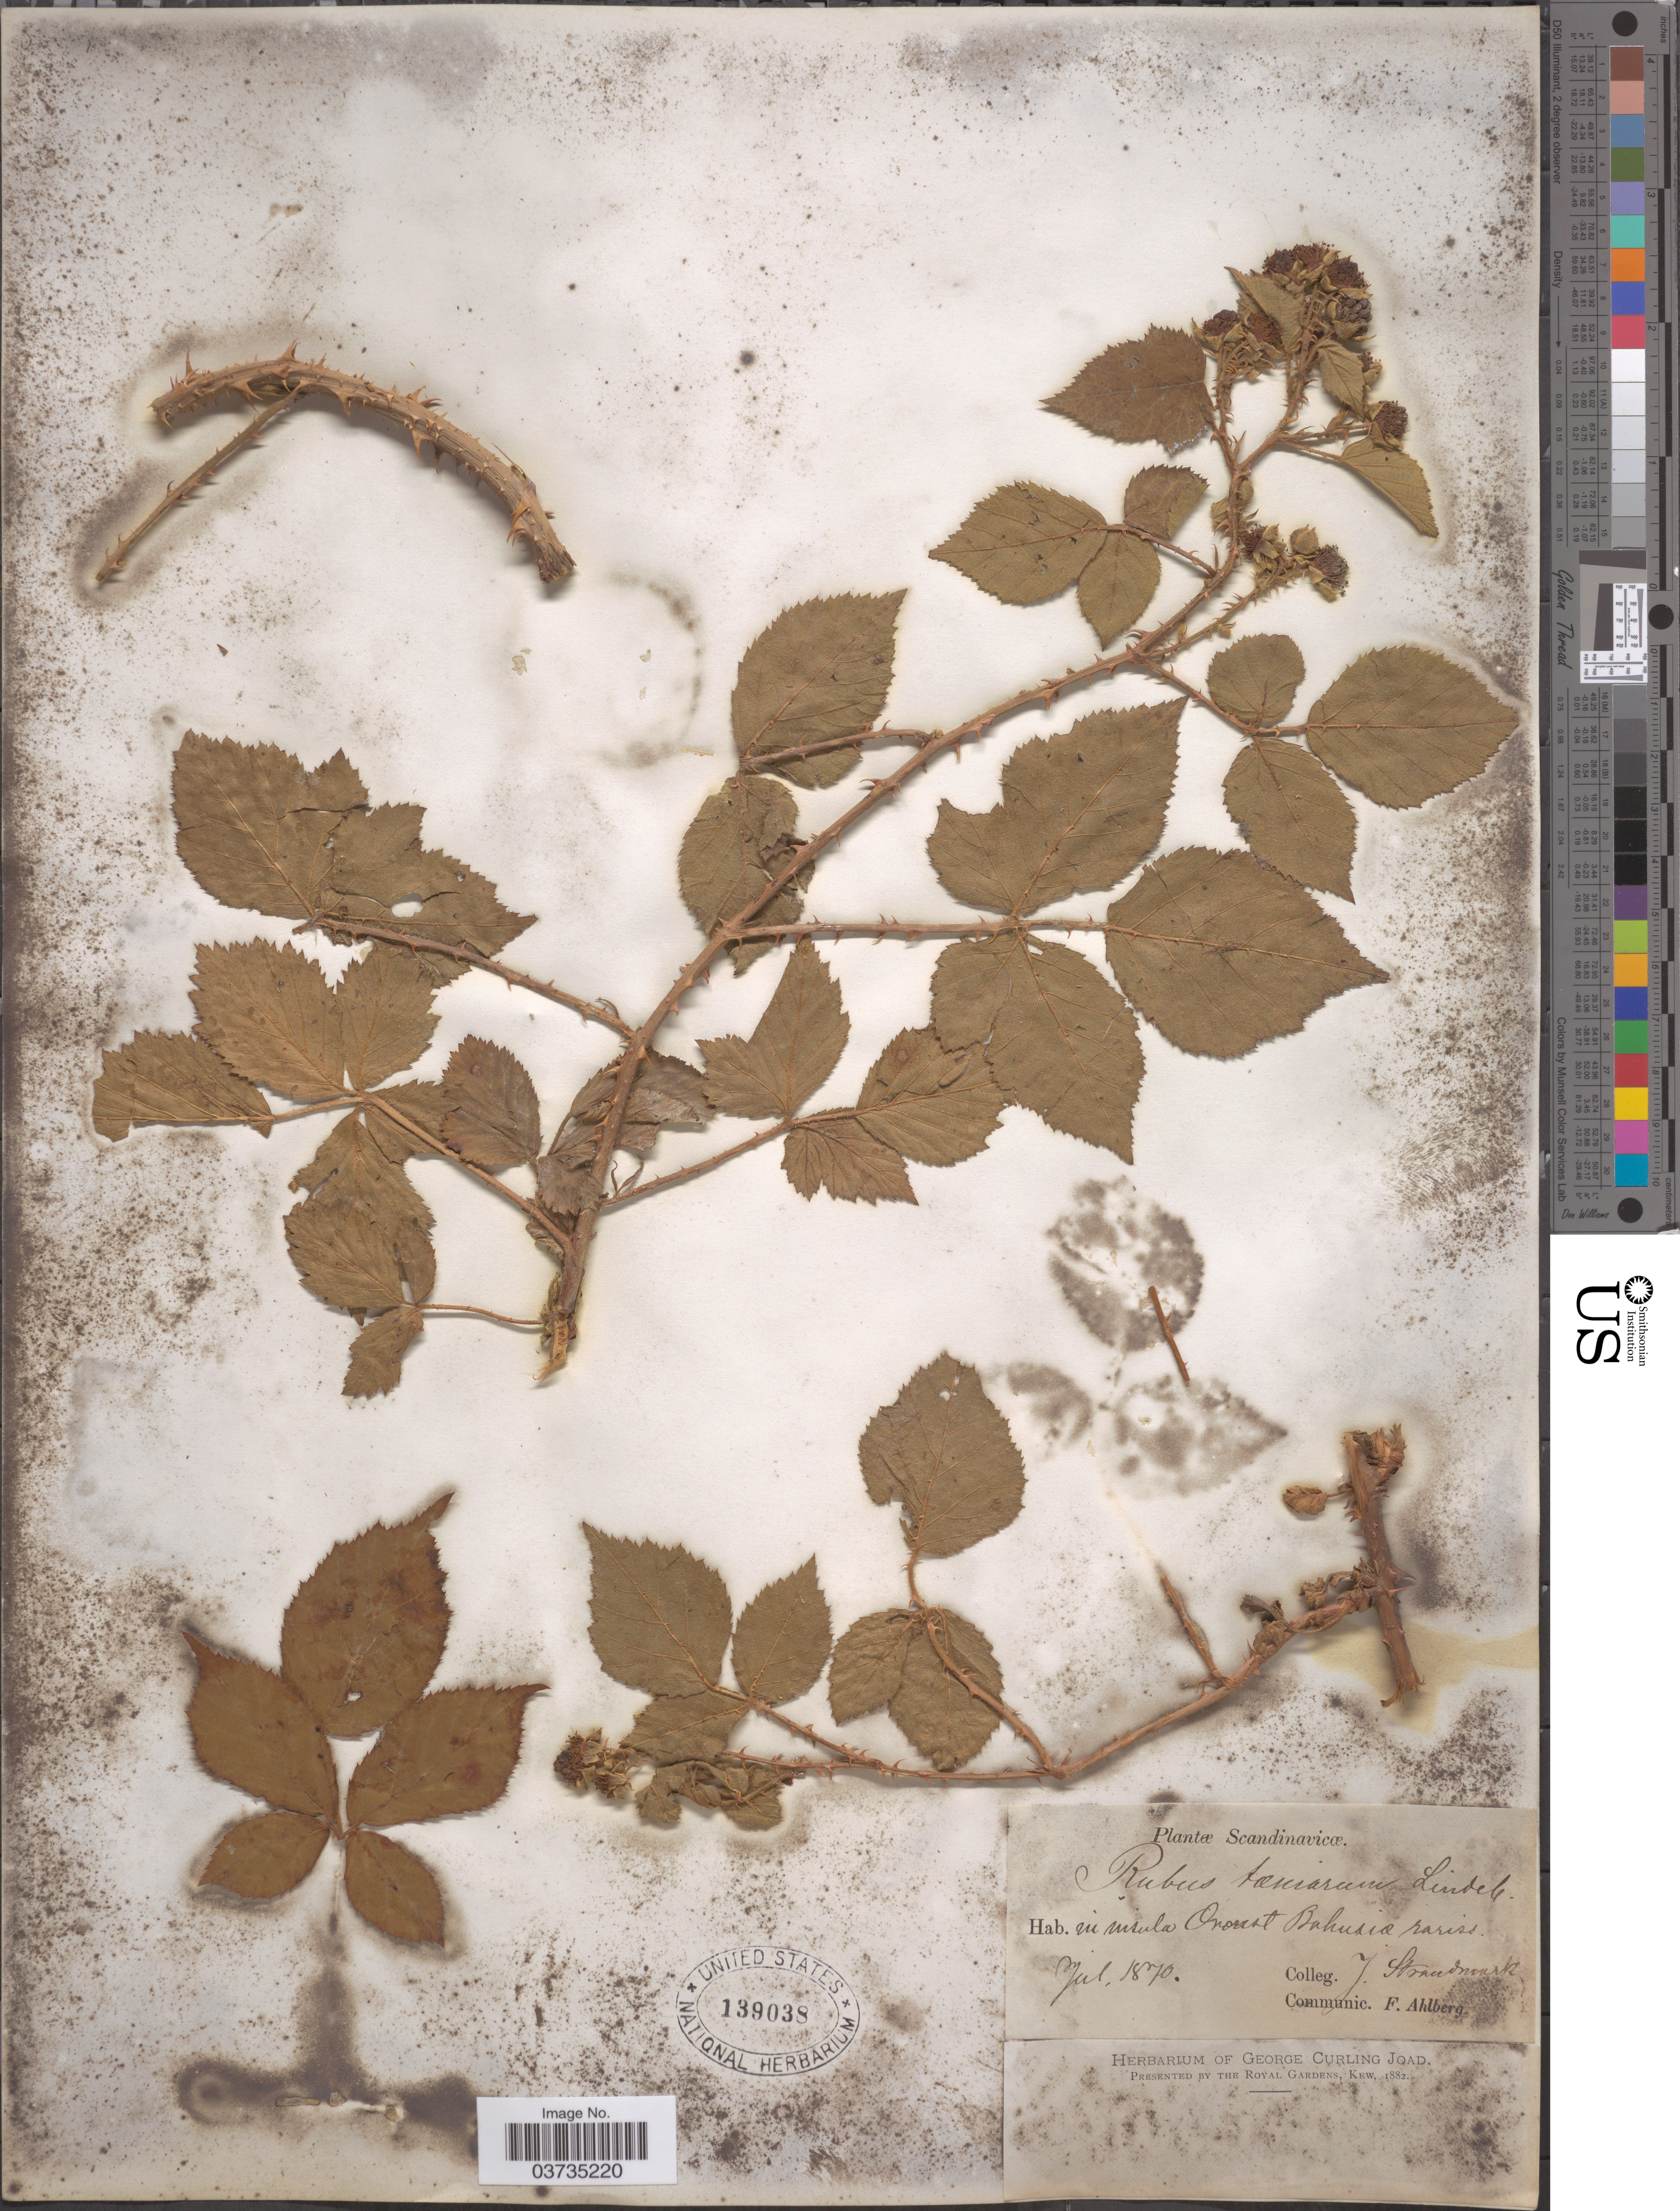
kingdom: Plantae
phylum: Tracheophyta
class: Magnoliopsida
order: Rosales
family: Rosaceae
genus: Rubus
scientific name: Rubus taeniarum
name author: Lindeb.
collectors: J. Strandmark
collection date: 1870-07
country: Sweden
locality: Scandinavicæ. In insula Oroust Bahusiæ.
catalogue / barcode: US 139038